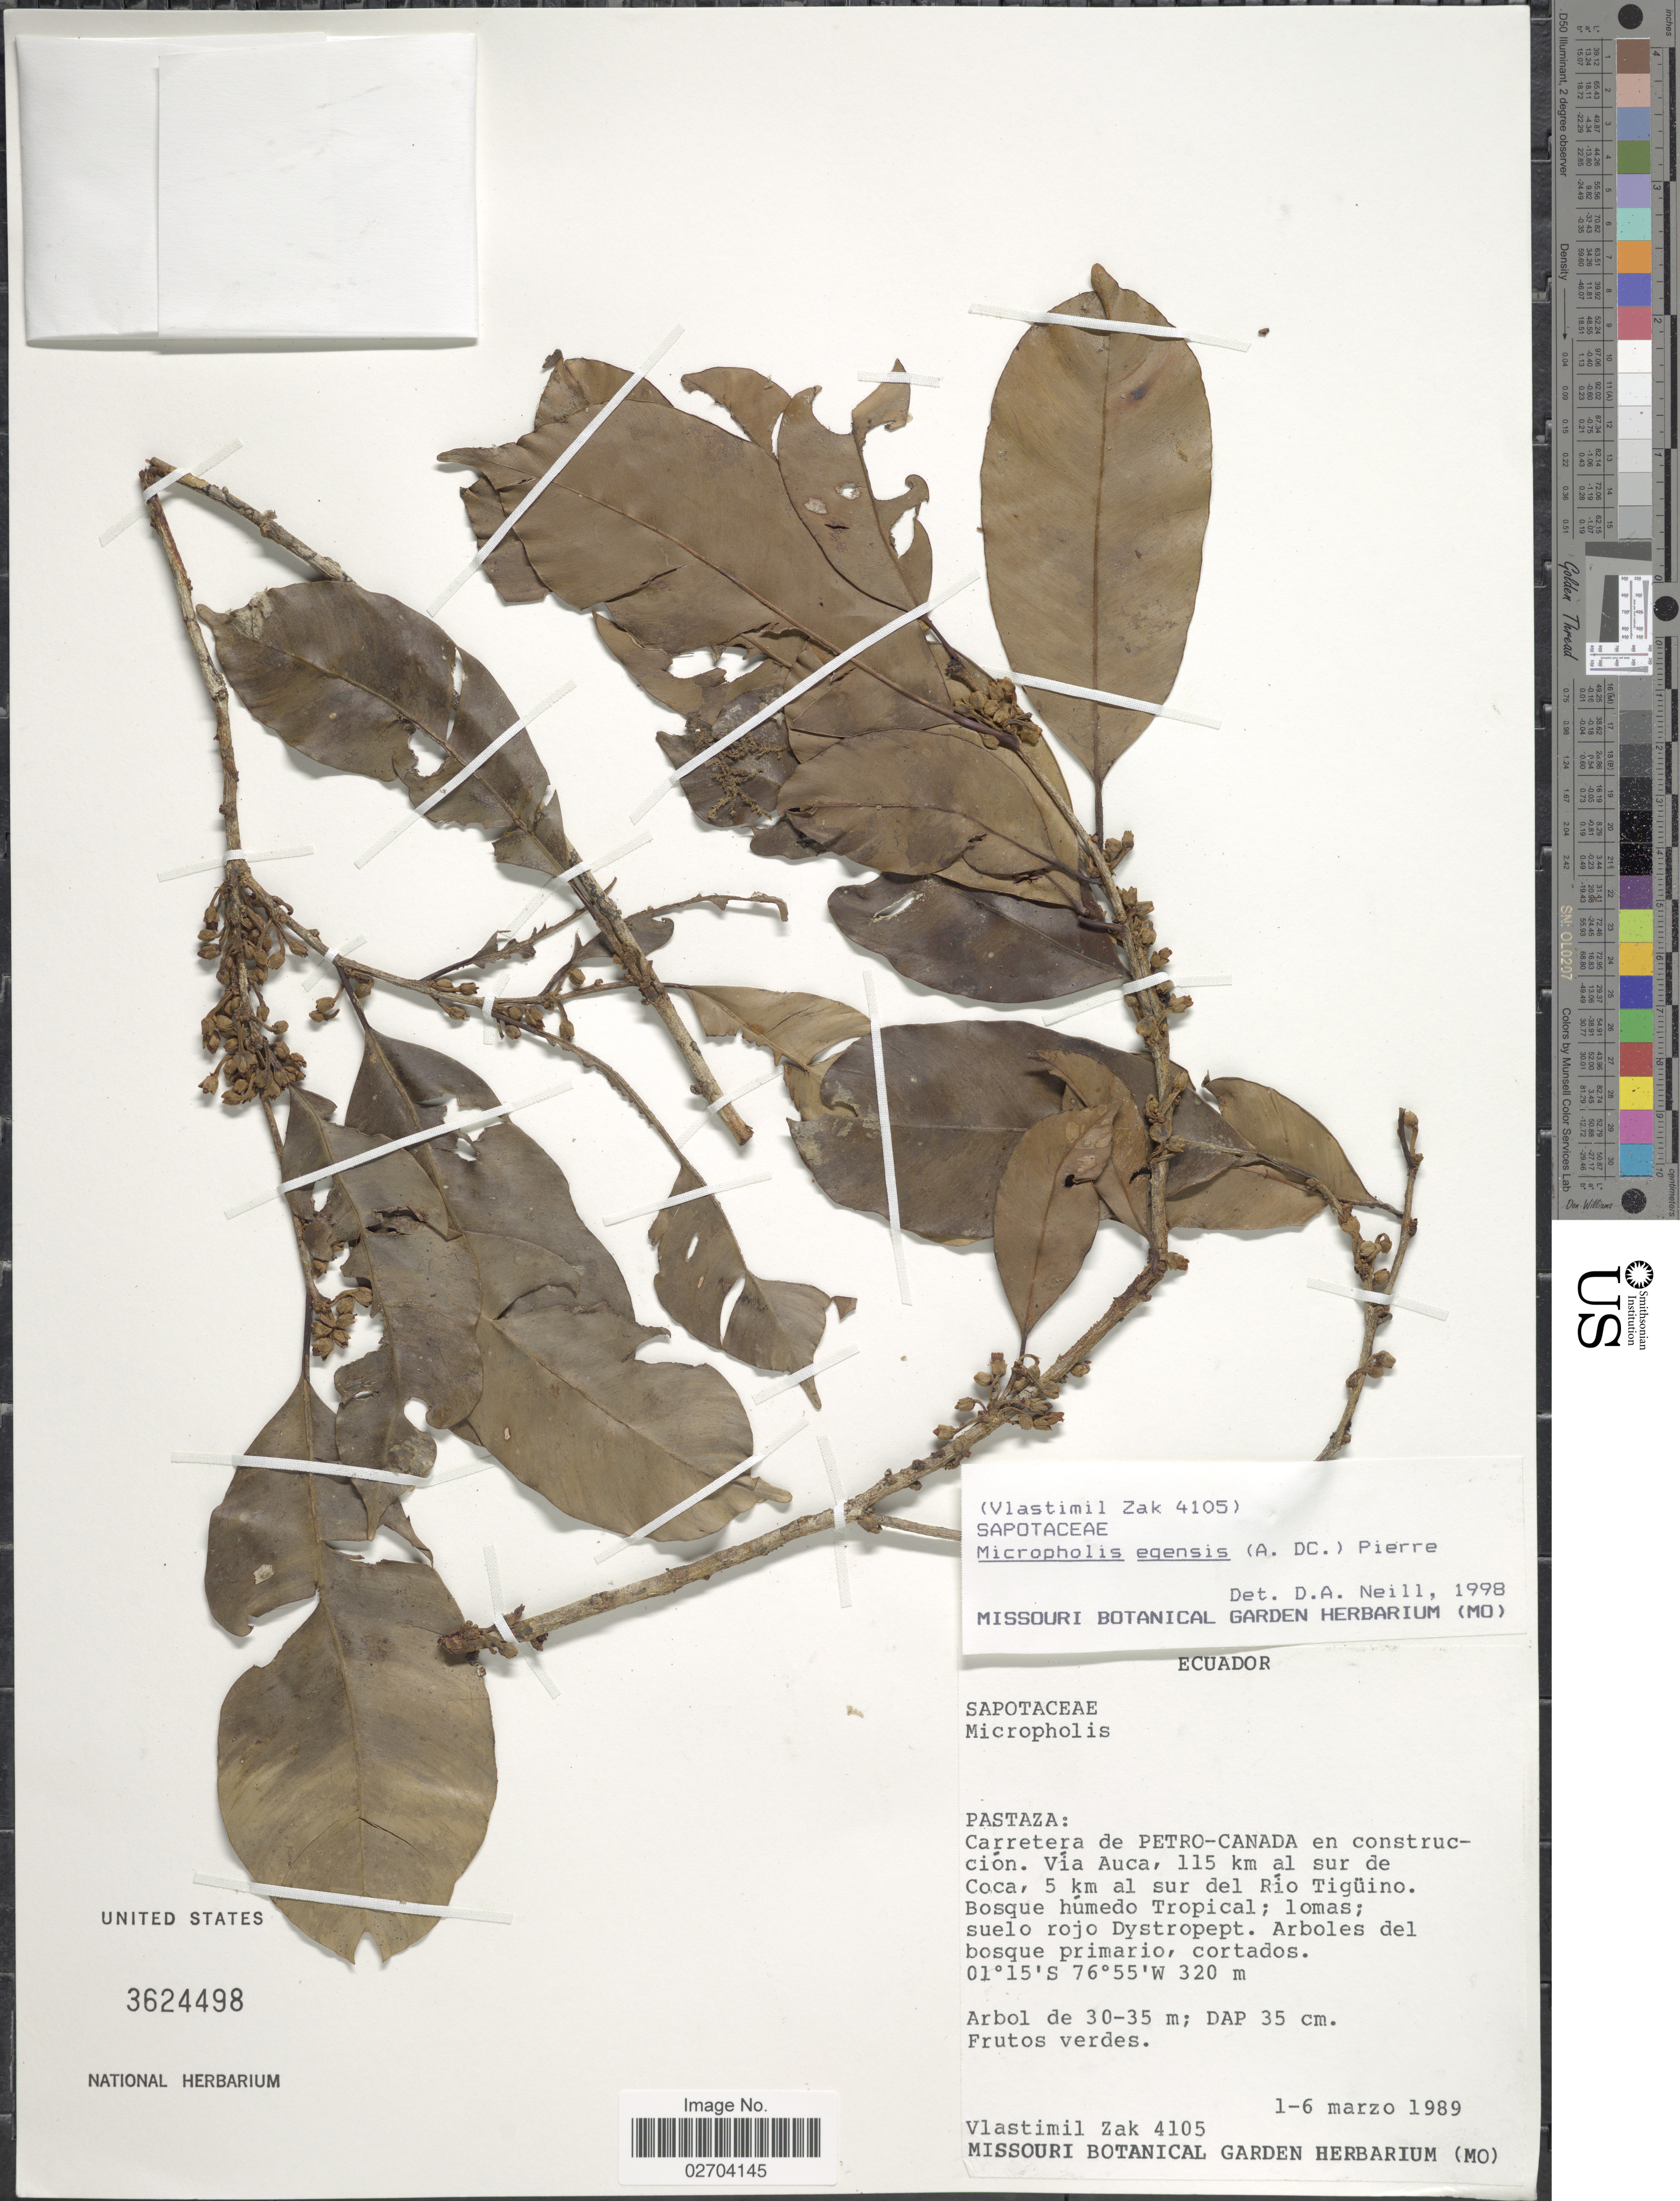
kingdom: Plantae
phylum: Tracheophyta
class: Magnoliopsida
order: Ericales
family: Sapotaceae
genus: Micropholis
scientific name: Micropholis egensis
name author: (A. DC.) Pierre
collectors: V. Zak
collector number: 4105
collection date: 1989-03-01/1989-03-06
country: Ecuador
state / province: Pastaza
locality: Pastaza: Carretera de Petro-Canada en construcion. Via Acua, 115 km al sur de Coca, 5 km al sur del Rio Tiquino.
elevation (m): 320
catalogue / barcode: US 3624498